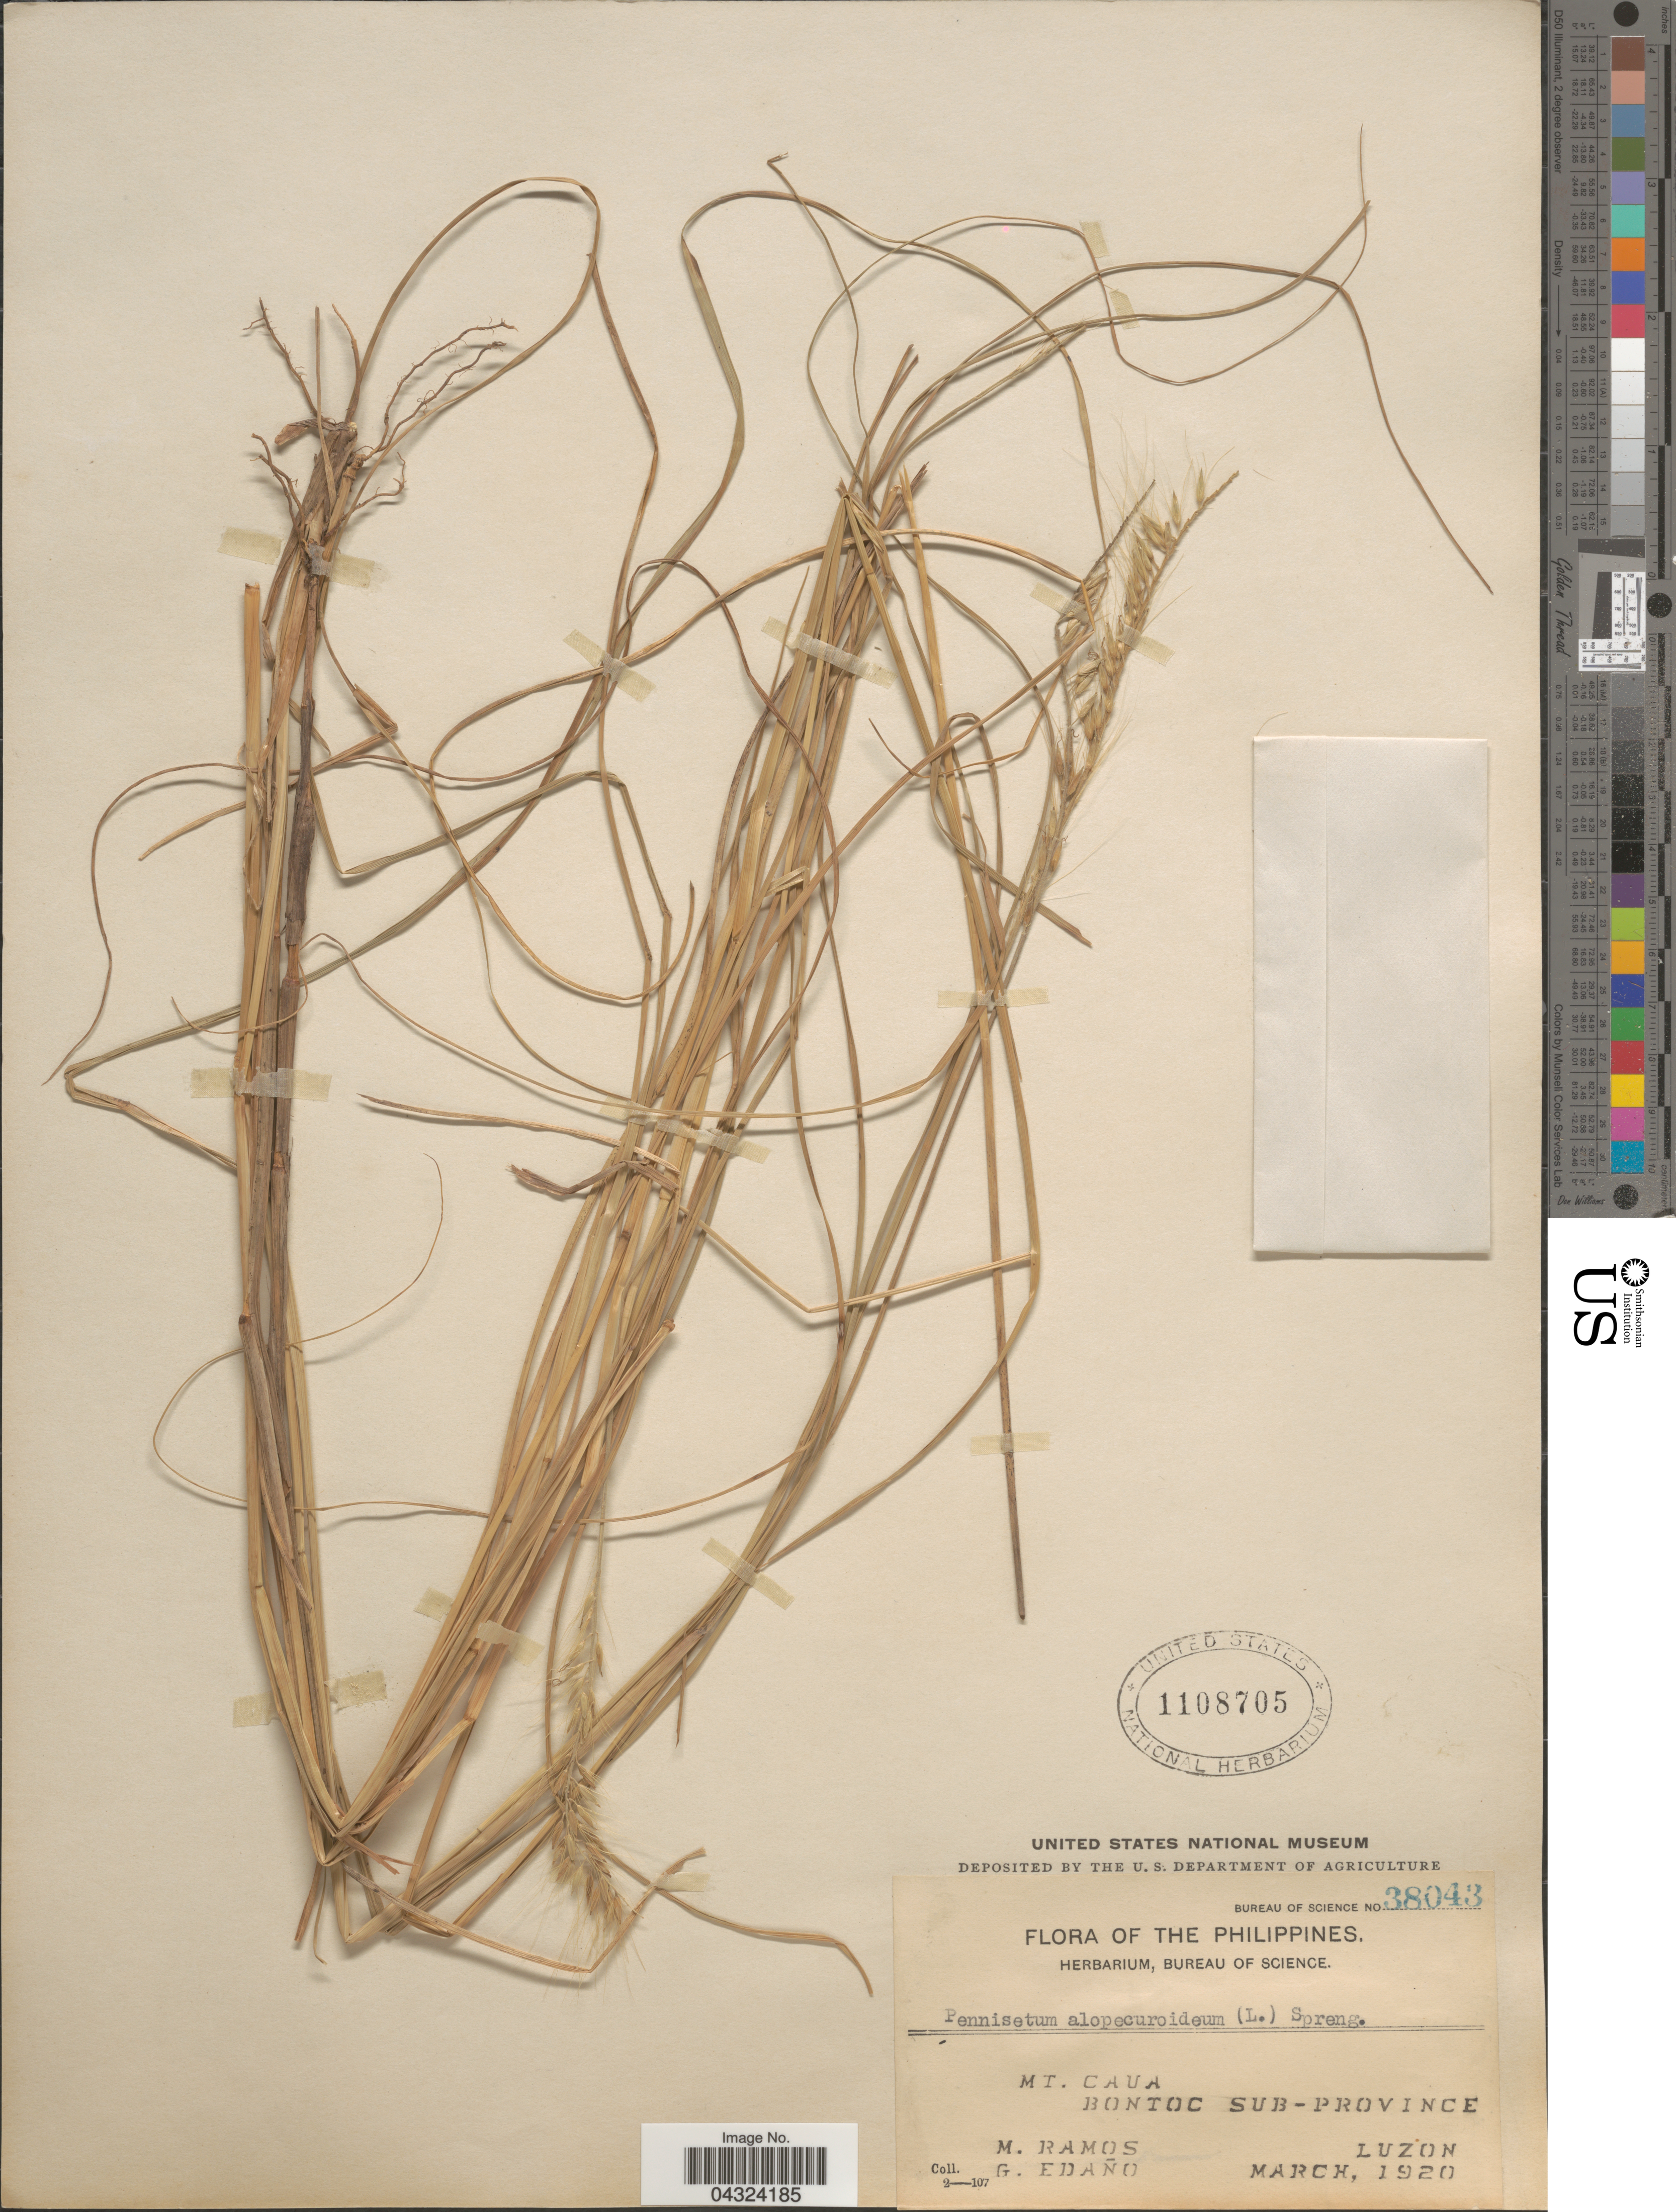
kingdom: Plantae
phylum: Tracheophyta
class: Liliopsida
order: Poales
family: Poaceae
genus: Cenchrus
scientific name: Cenchrus purpurascens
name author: Thunb.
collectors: M. Ramos & G. Edaño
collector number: Bureau Of Science 38043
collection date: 1920-03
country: Philippines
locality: Mt. Caua. Bontoc Sub-Province. Luzon.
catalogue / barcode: US 1108705